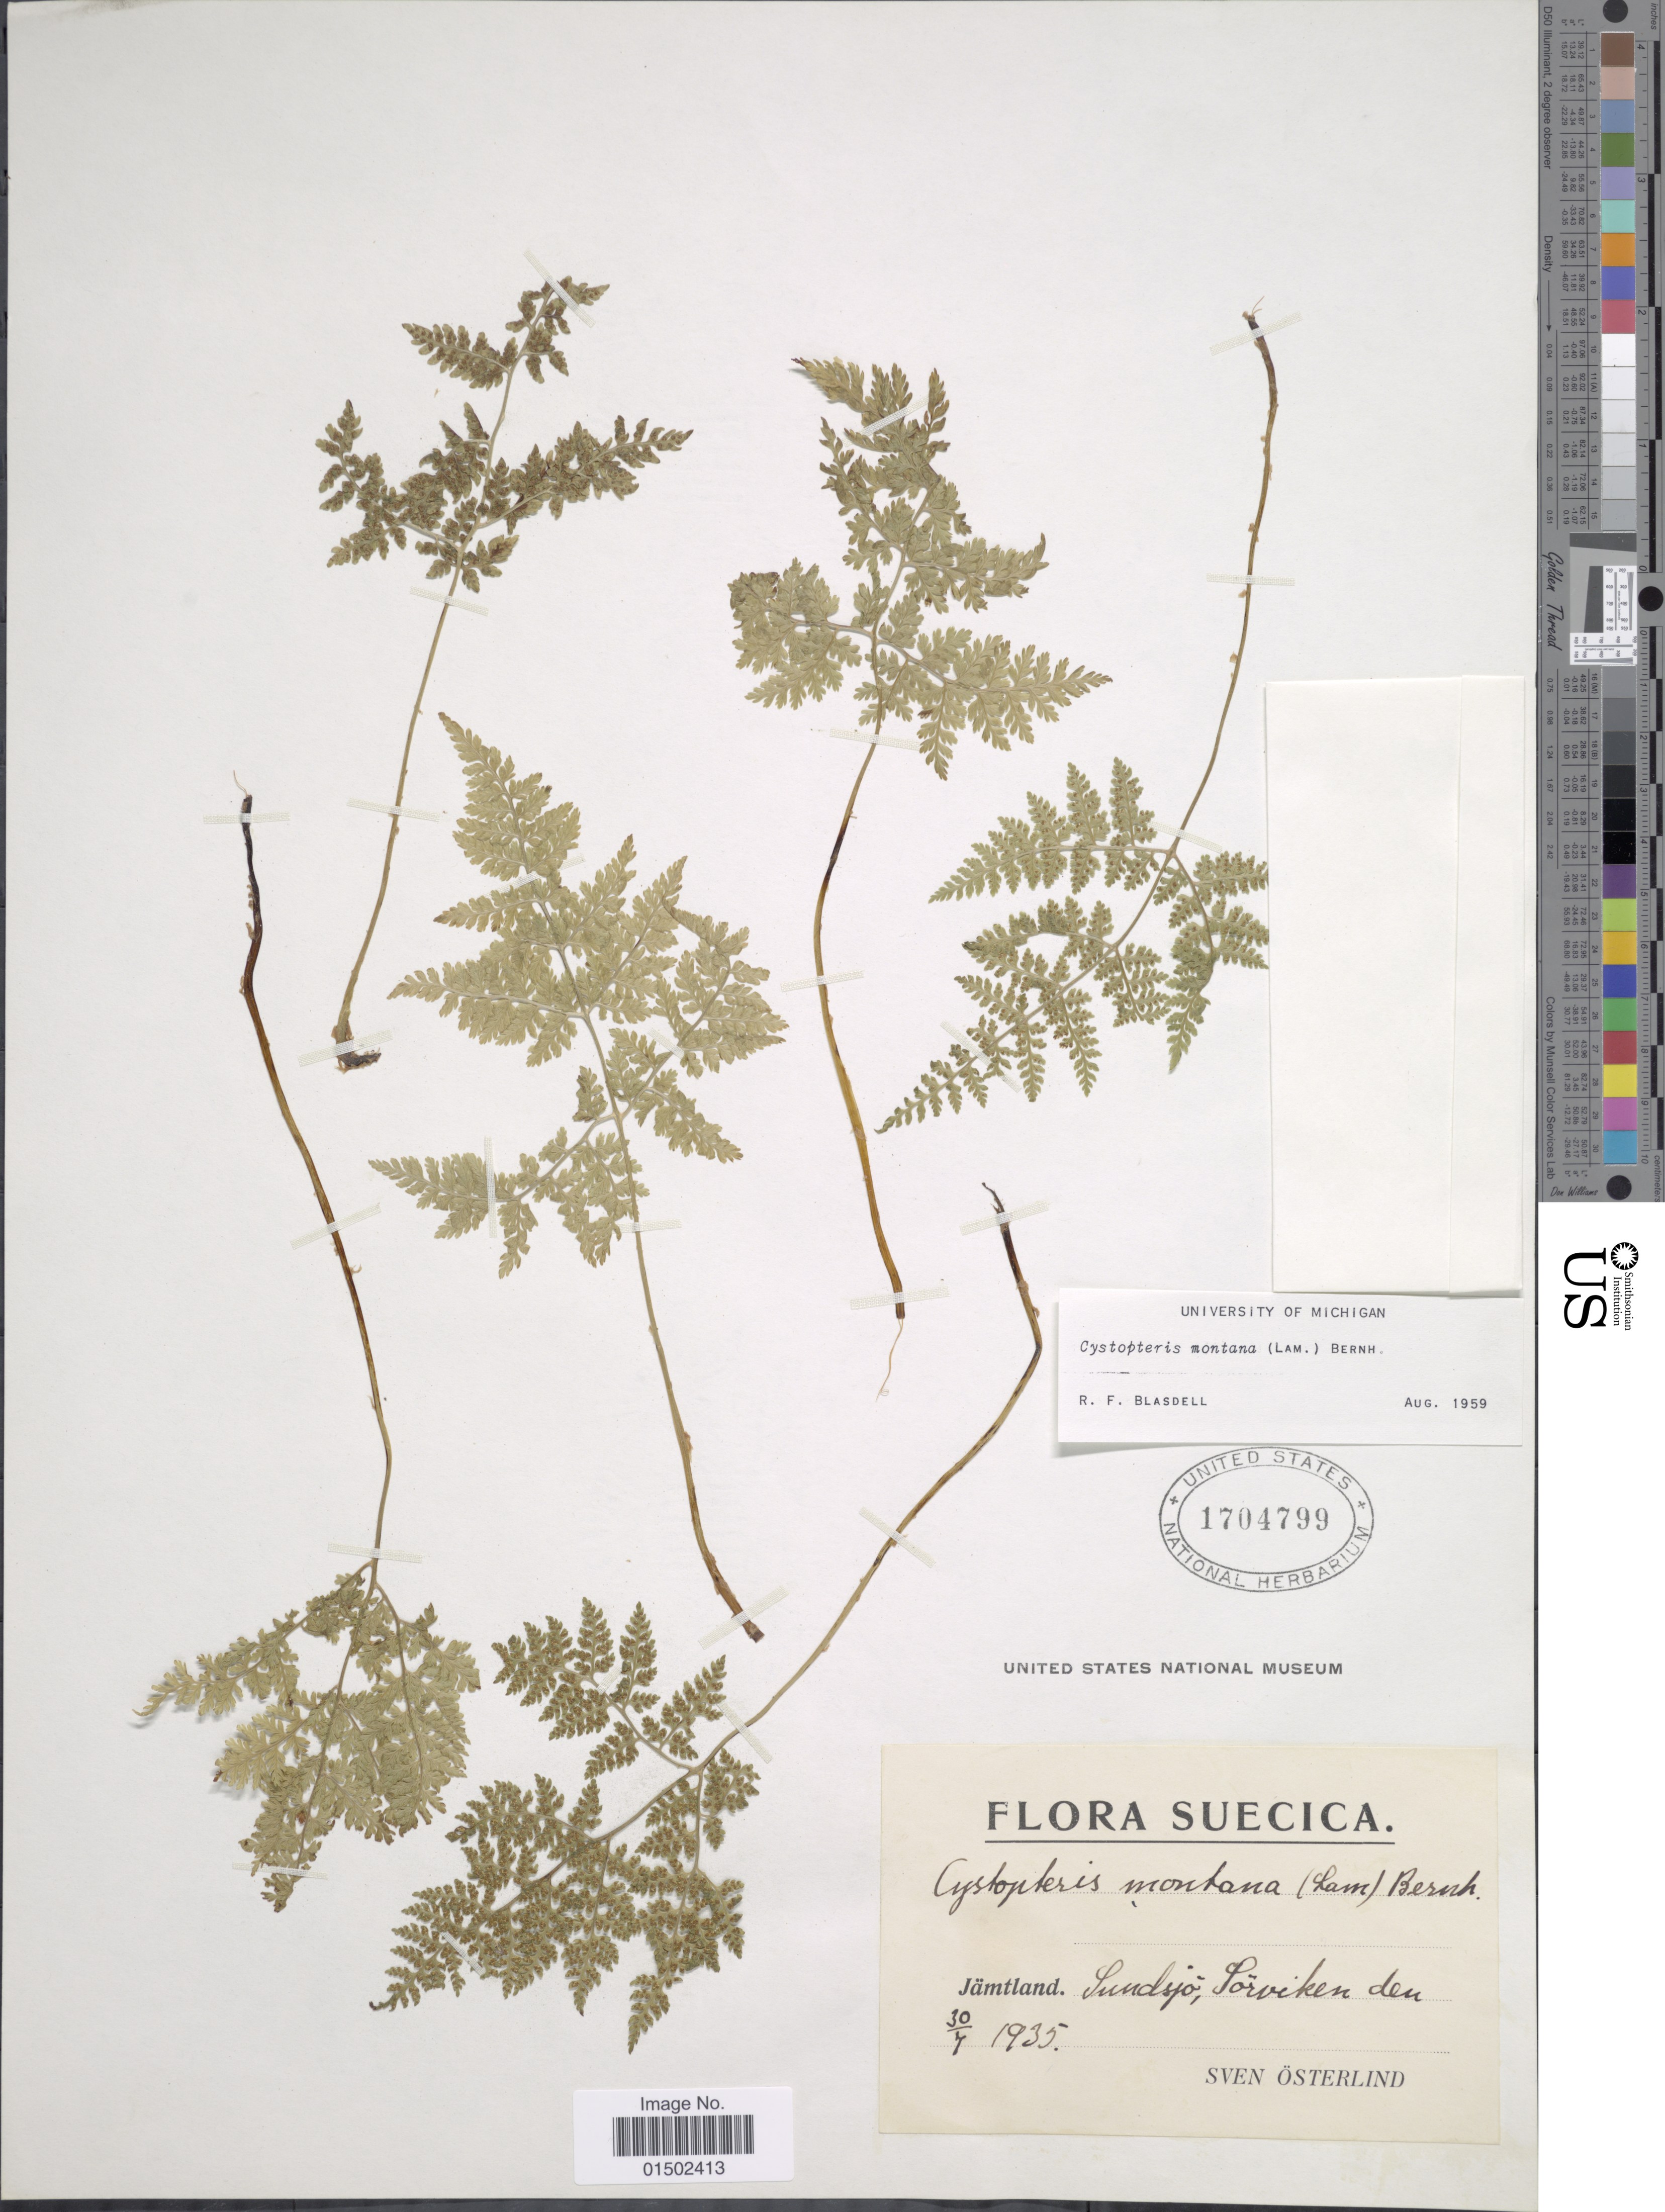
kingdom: Plantae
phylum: Tracheophyta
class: Polypodiopsida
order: Polypodiales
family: Cystopteridaceae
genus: Cystopteris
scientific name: Cystopteris montana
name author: (Lam.) Desv.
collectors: S. Osterlind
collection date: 1935-07-30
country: Sweden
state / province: Jämtland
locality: Sundsjö, Sörviken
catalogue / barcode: US 1704799